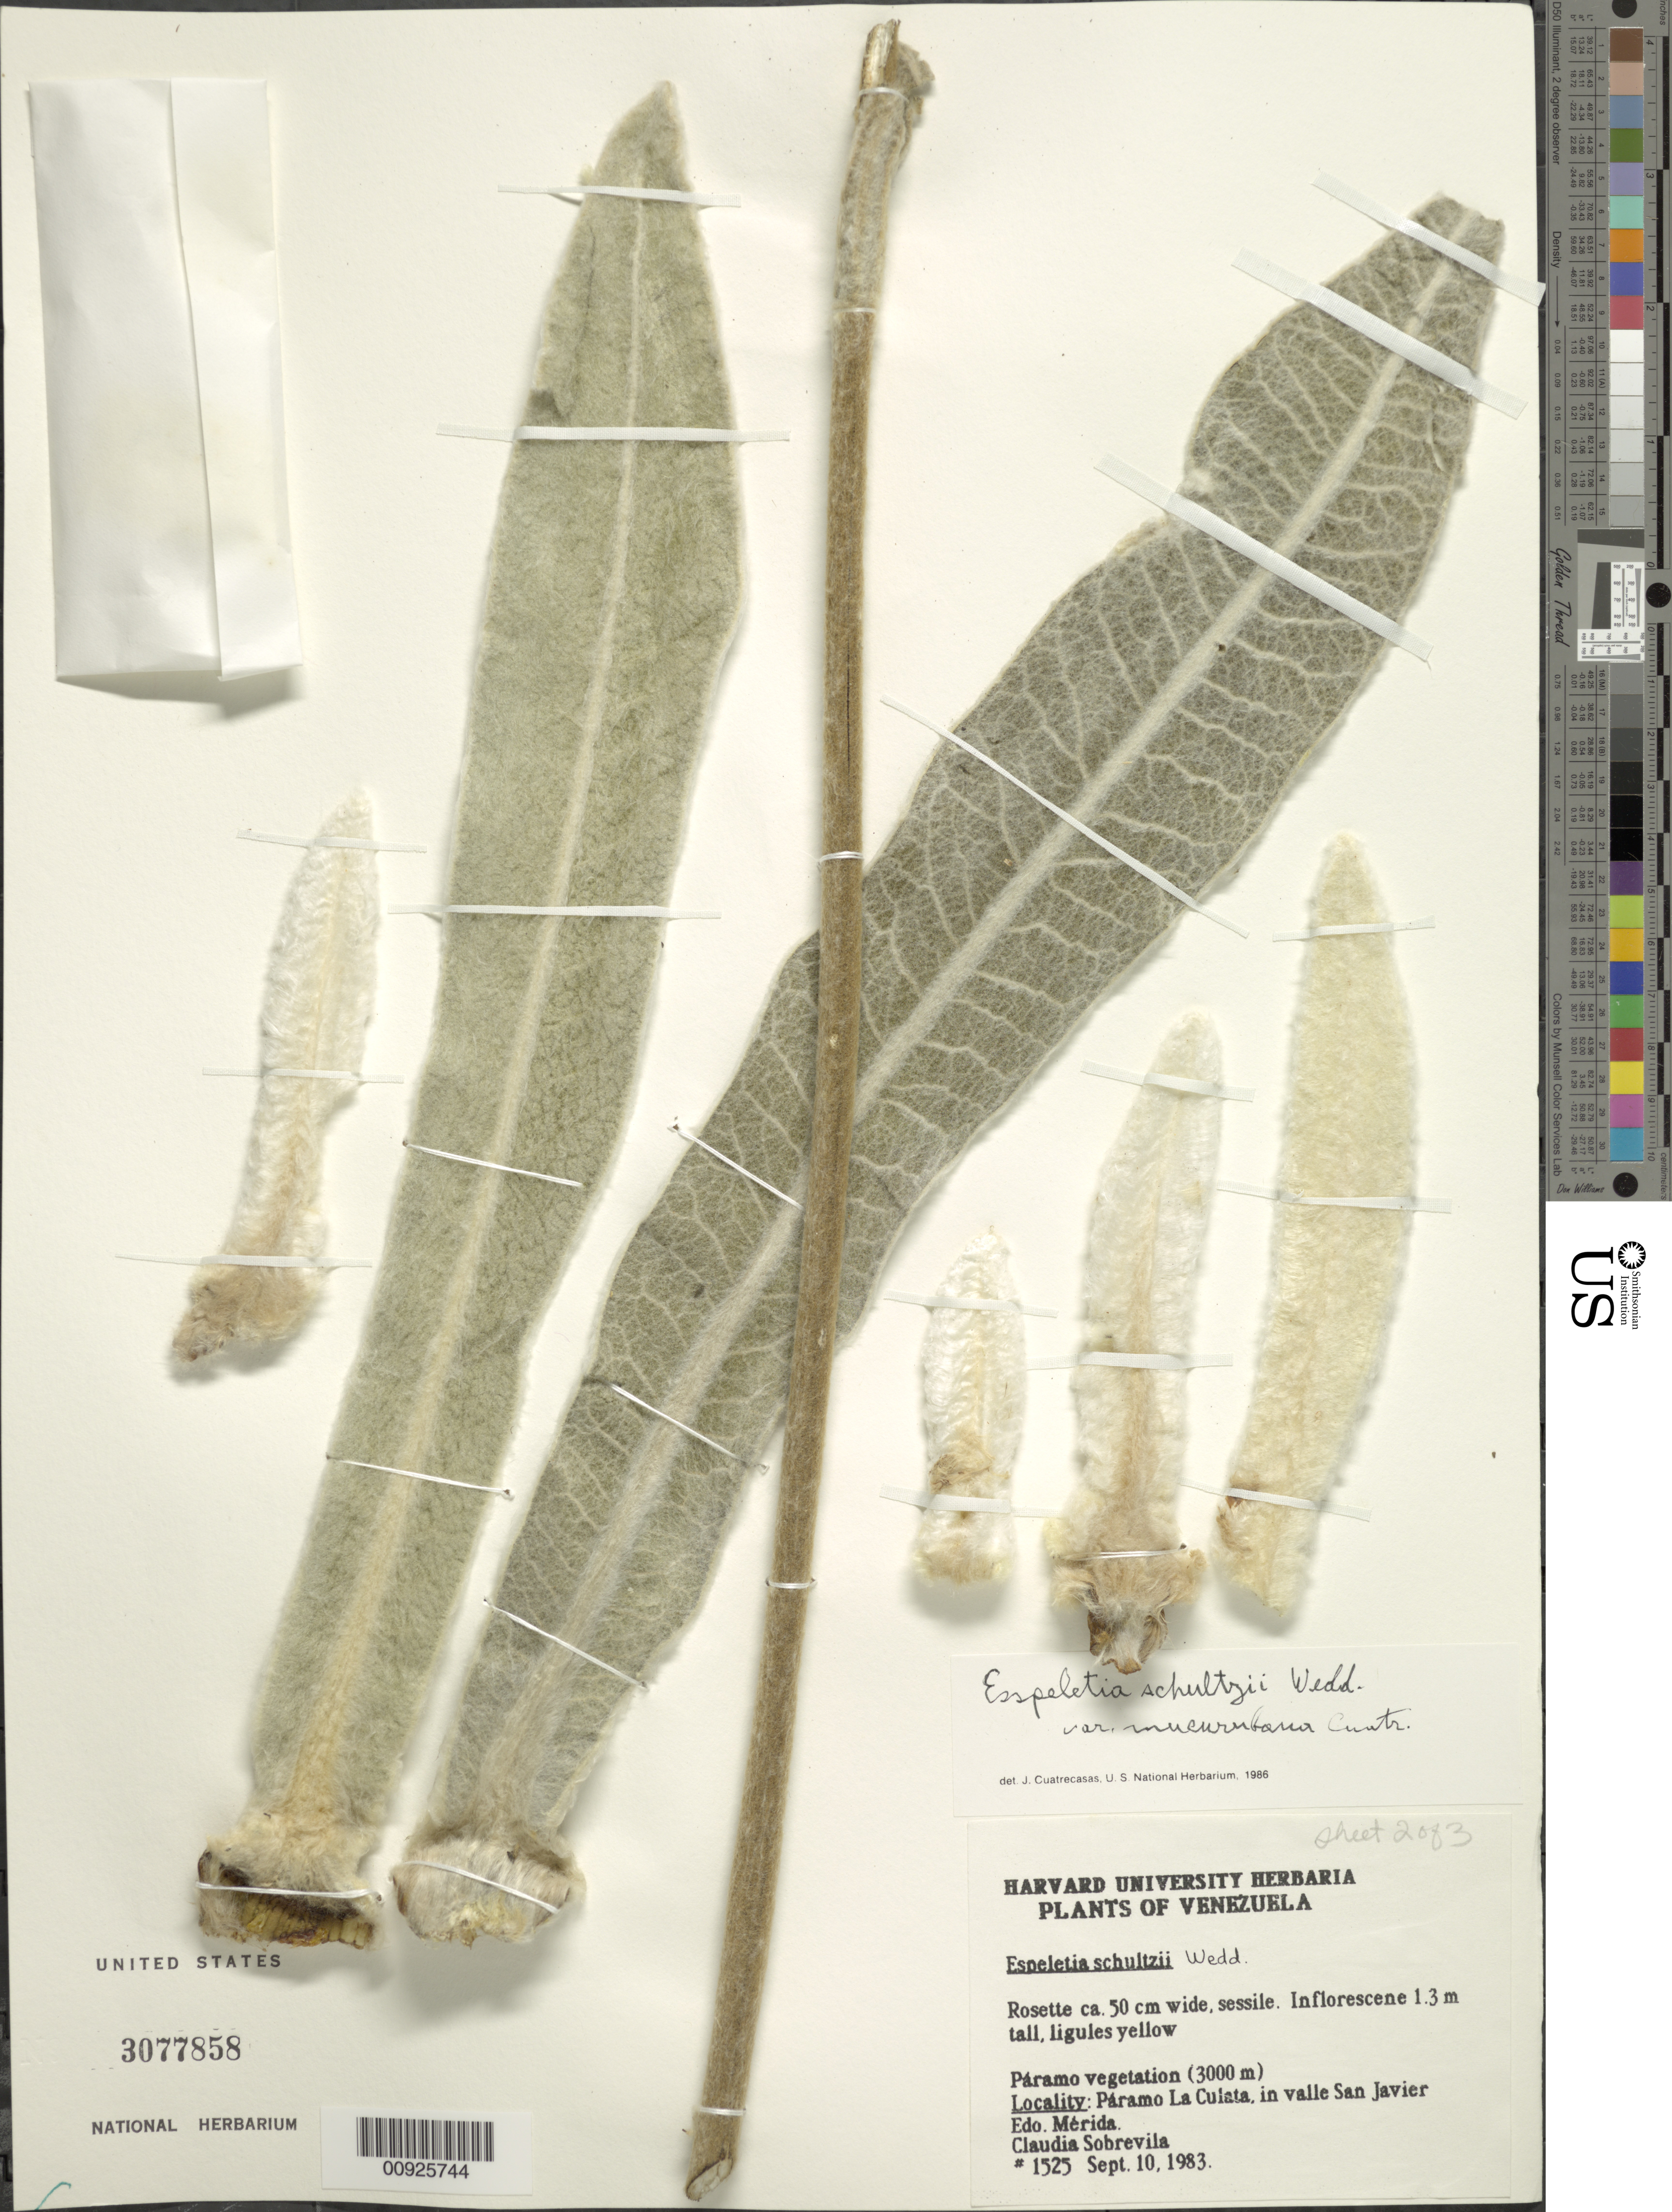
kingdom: Plantae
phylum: Tracheophyta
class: Magnoliopsida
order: Asterales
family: Asteraceae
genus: Espeletia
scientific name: Espeletia schultzii var. mucurubana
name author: Cuatrec.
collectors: C. Sobrevila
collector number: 1525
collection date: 1983-09-10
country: Venezuela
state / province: Mérida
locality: P. La Culata. Páramo La Culata, in valle San Javier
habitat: Páramo vegetation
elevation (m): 3000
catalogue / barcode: US 3077858